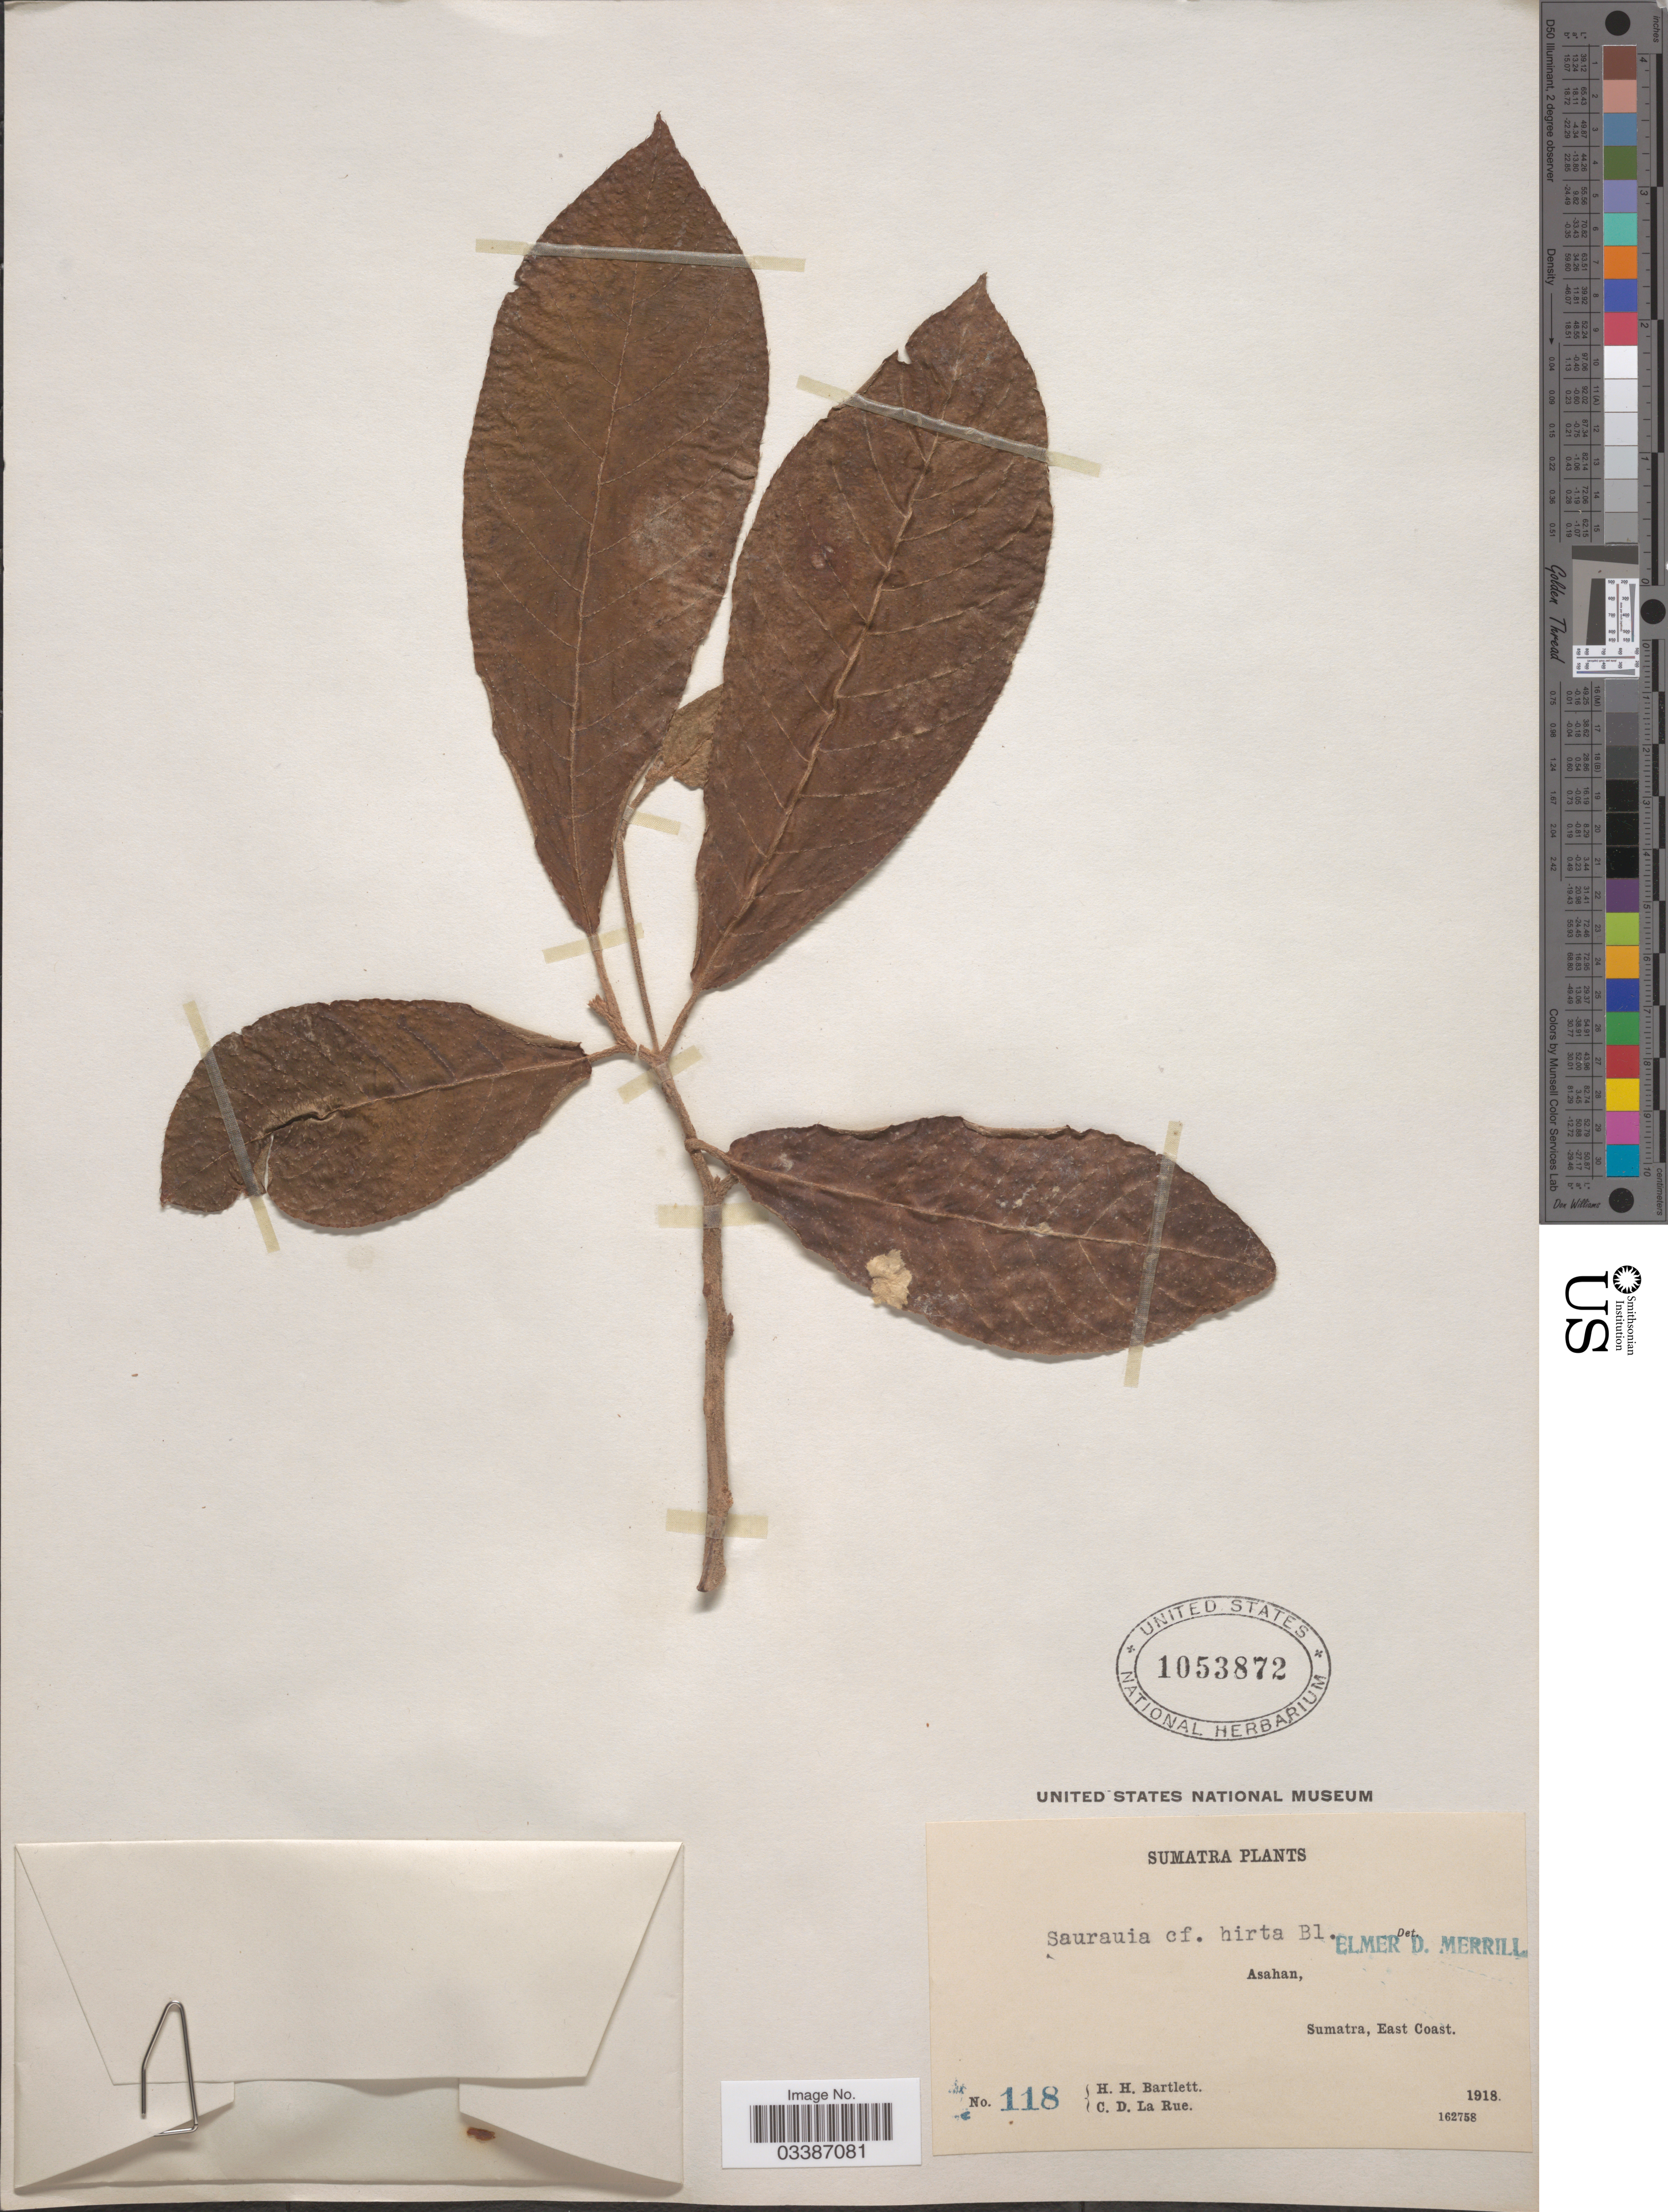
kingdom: Plantae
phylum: Tracheophyta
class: Magnoliopsida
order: Ericales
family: Actinidiaceae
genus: Saurauia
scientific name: Saurauia hirta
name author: Bl.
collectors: H. H. Bartlett & C. La Rue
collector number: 118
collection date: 1918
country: Indonesia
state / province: Sumatra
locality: Asahan, East Coast.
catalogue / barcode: US 1053872